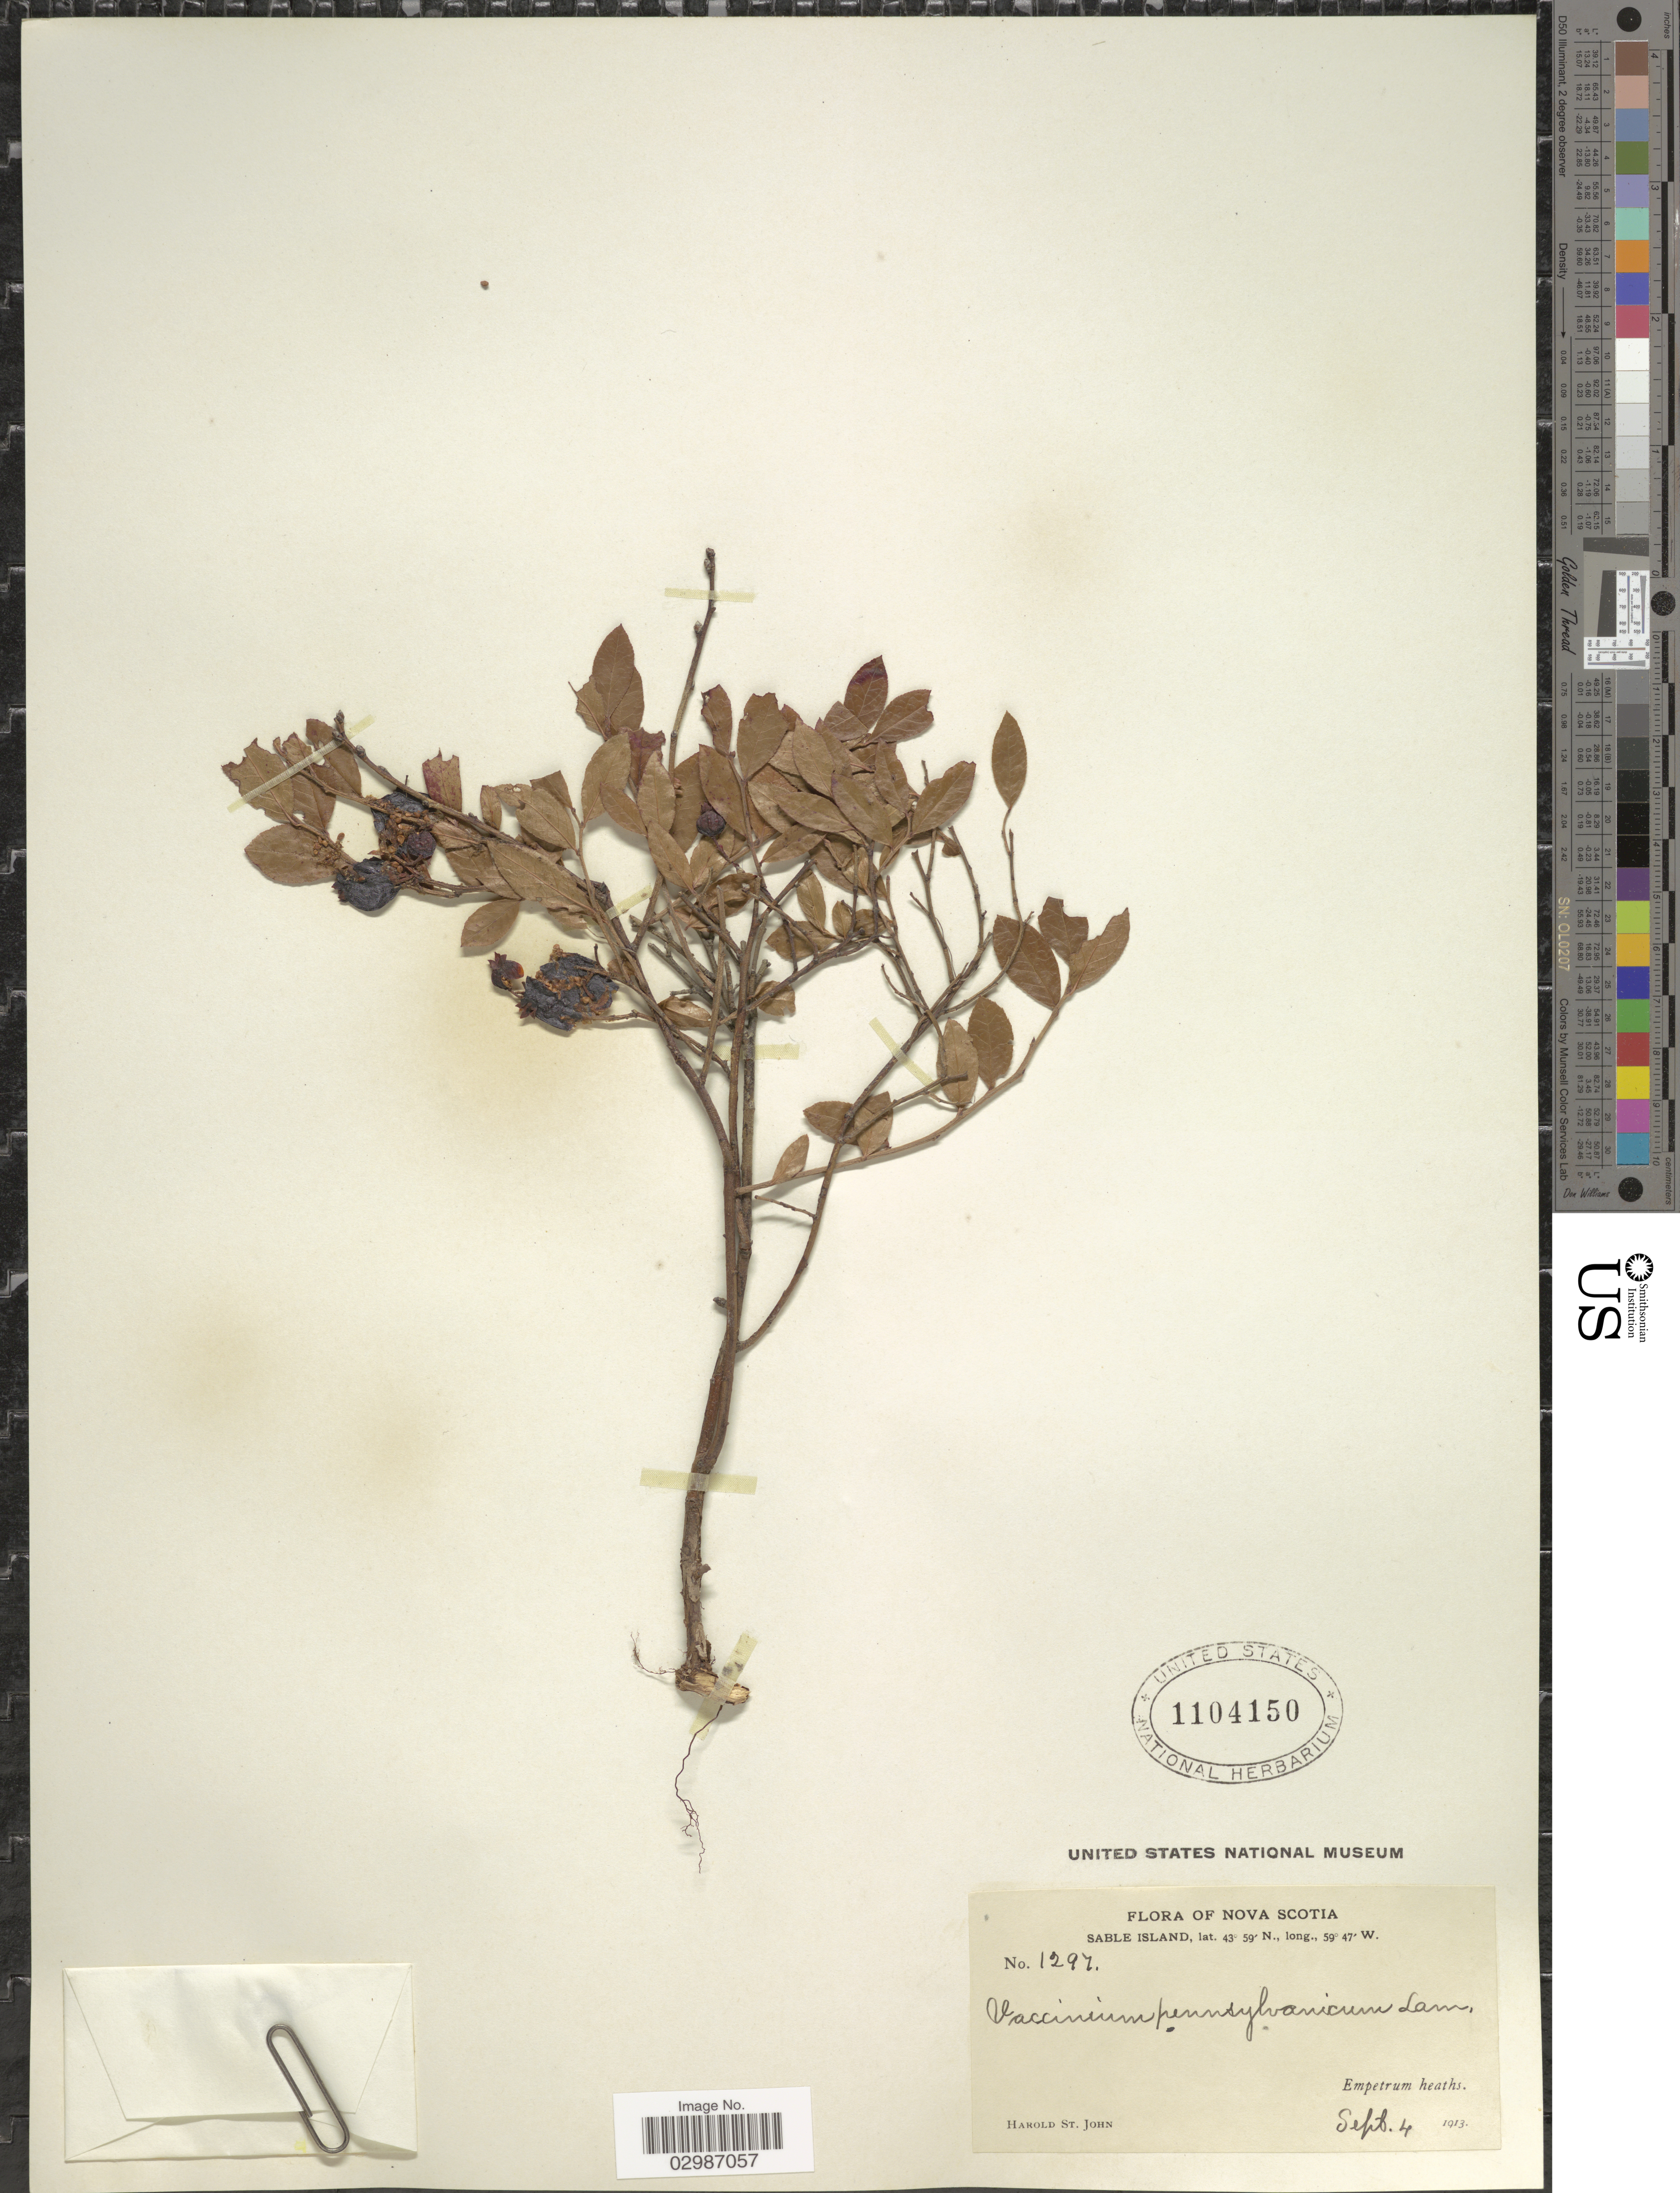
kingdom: Plantae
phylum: Tracheophyta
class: Magnoliopsida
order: Ericales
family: Ericaceae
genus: Vaccinium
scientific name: Vaccinium angustifolium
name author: Aiton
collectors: H. St. John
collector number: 1297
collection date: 1913-09-04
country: Canada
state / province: Nova Scotia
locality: Sable Island. Empetrum heaths.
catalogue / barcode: US 1104150